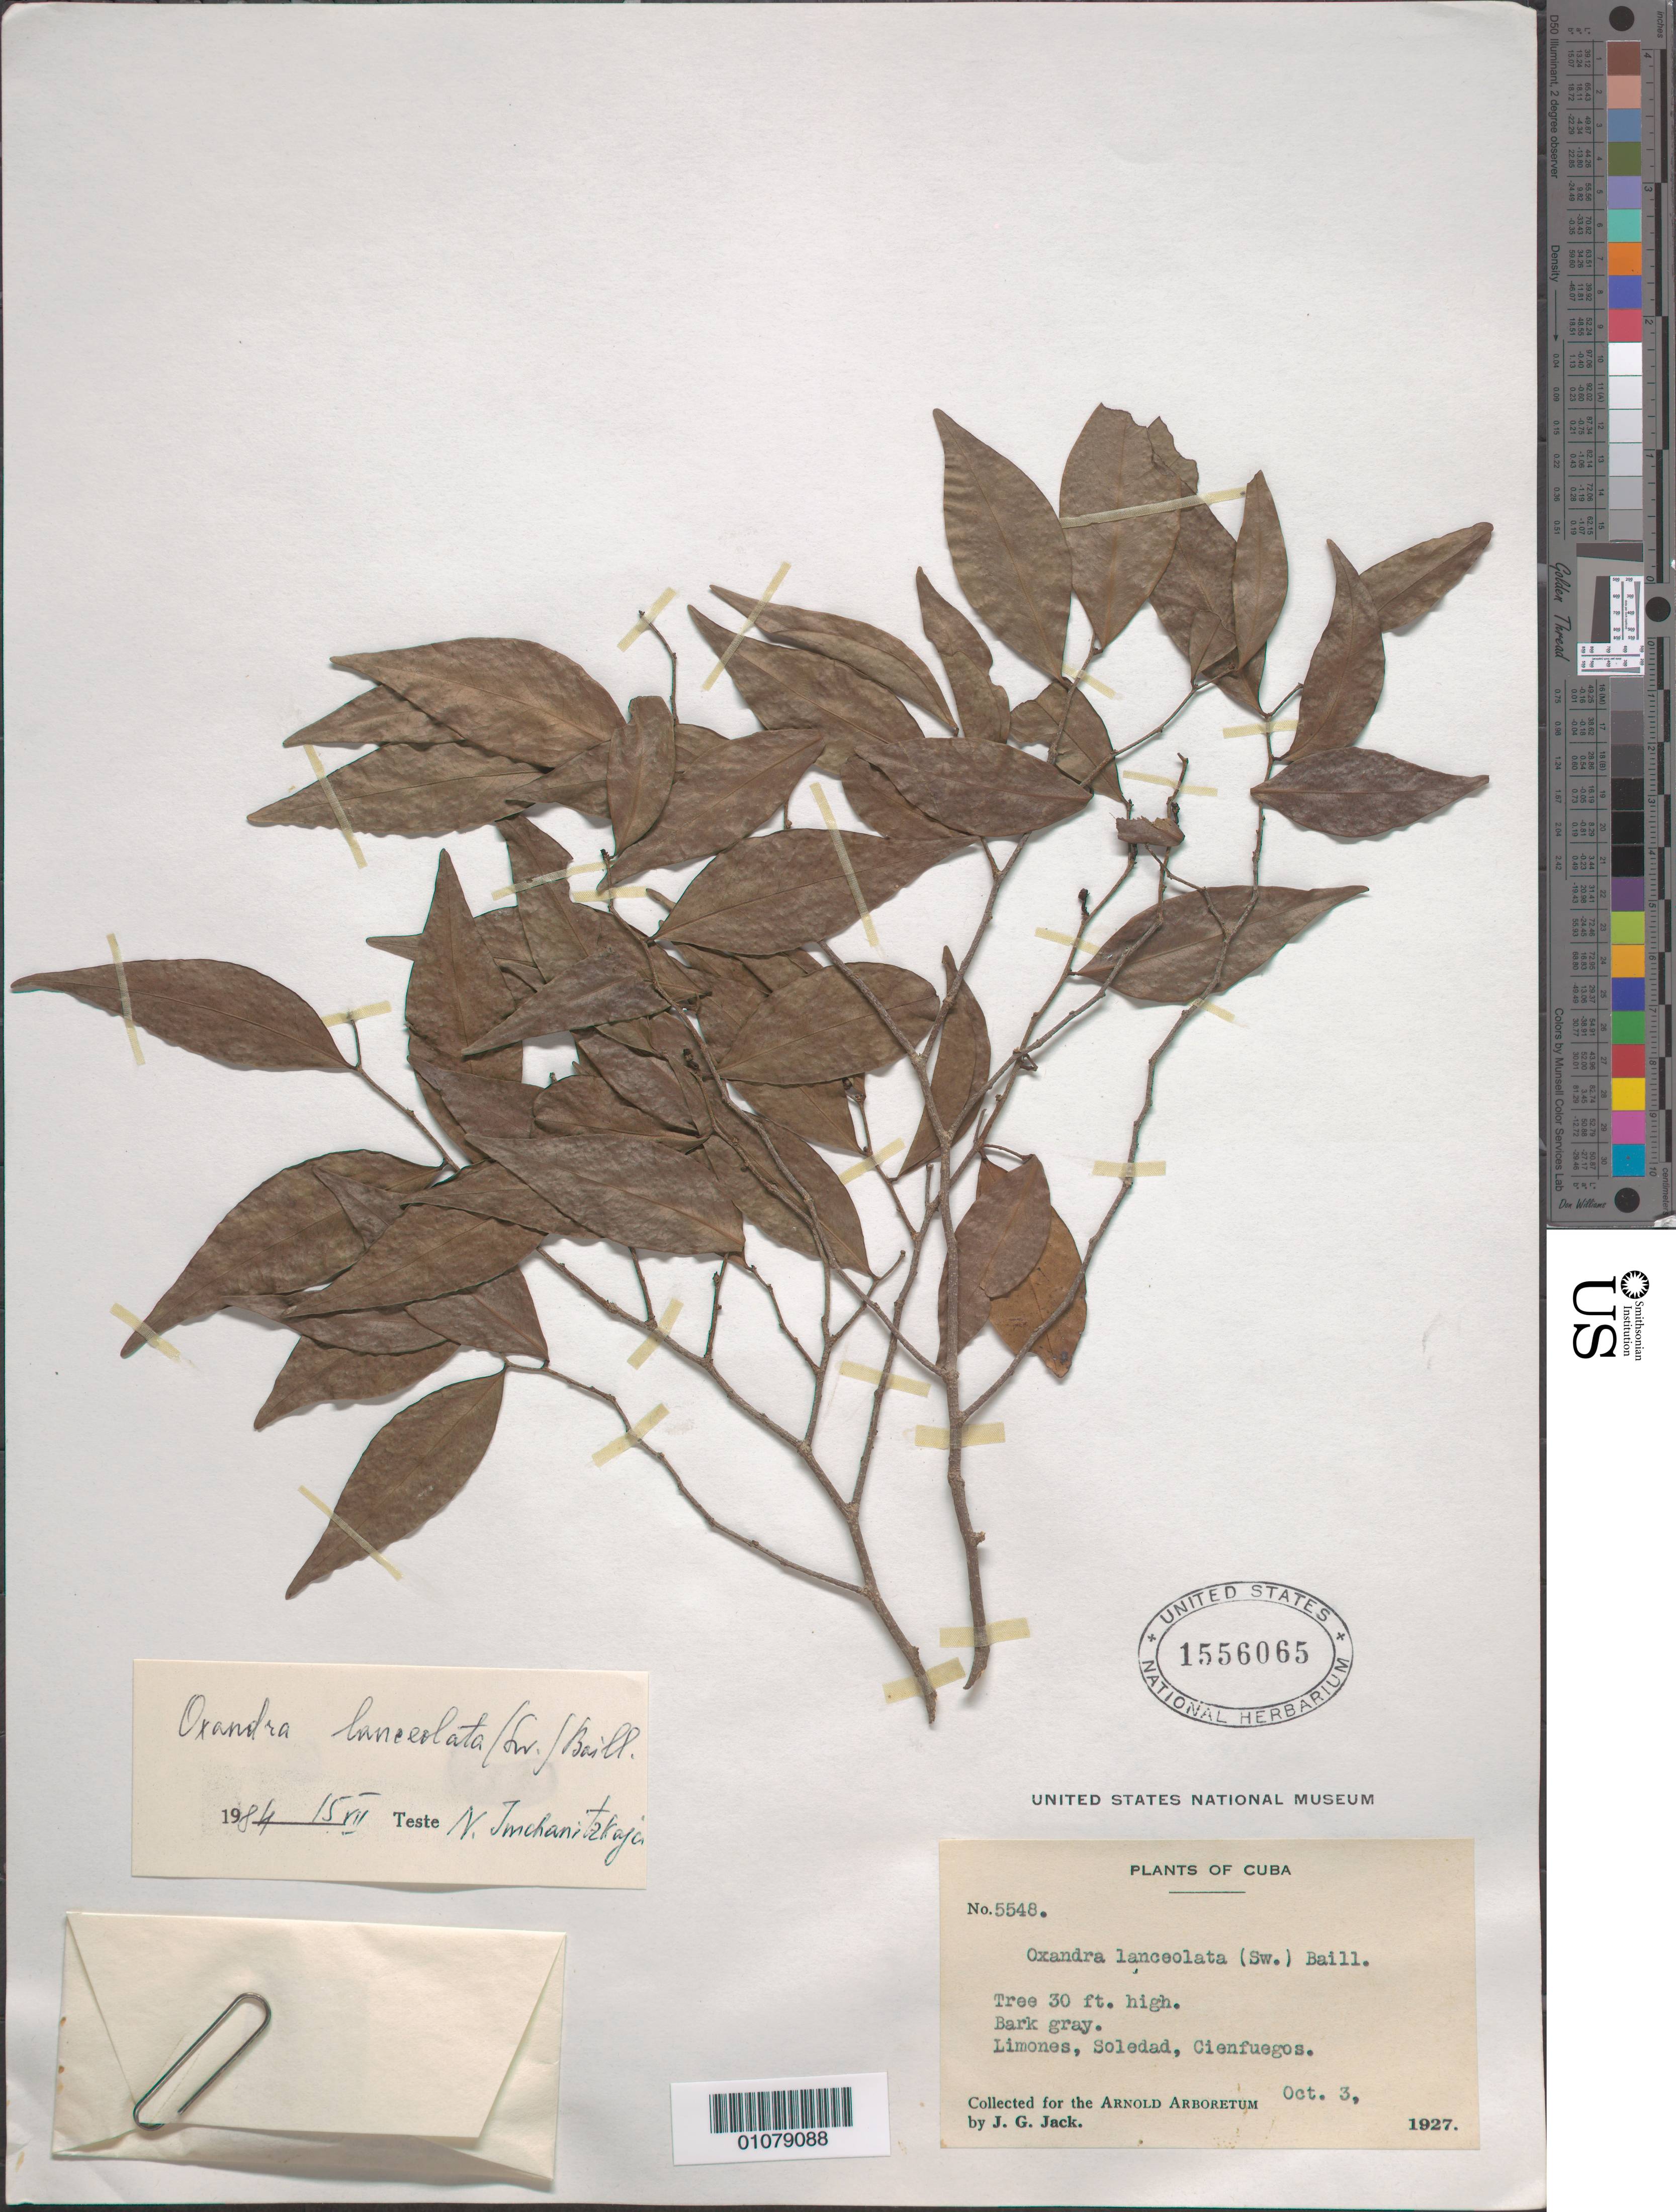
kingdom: Plantae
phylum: Tracheophyta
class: Magnoliopsida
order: Magnoliales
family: Annonaceae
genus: Oxandra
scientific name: Oxandra lanceolata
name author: (Sw.) Baill.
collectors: J. G. Jack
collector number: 5548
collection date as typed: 03 Oct 1927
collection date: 1927-10-03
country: Cuba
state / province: Cienfuegos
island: Cuba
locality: Limones, Soledad, Cienfuegos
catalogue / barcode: US 1556065